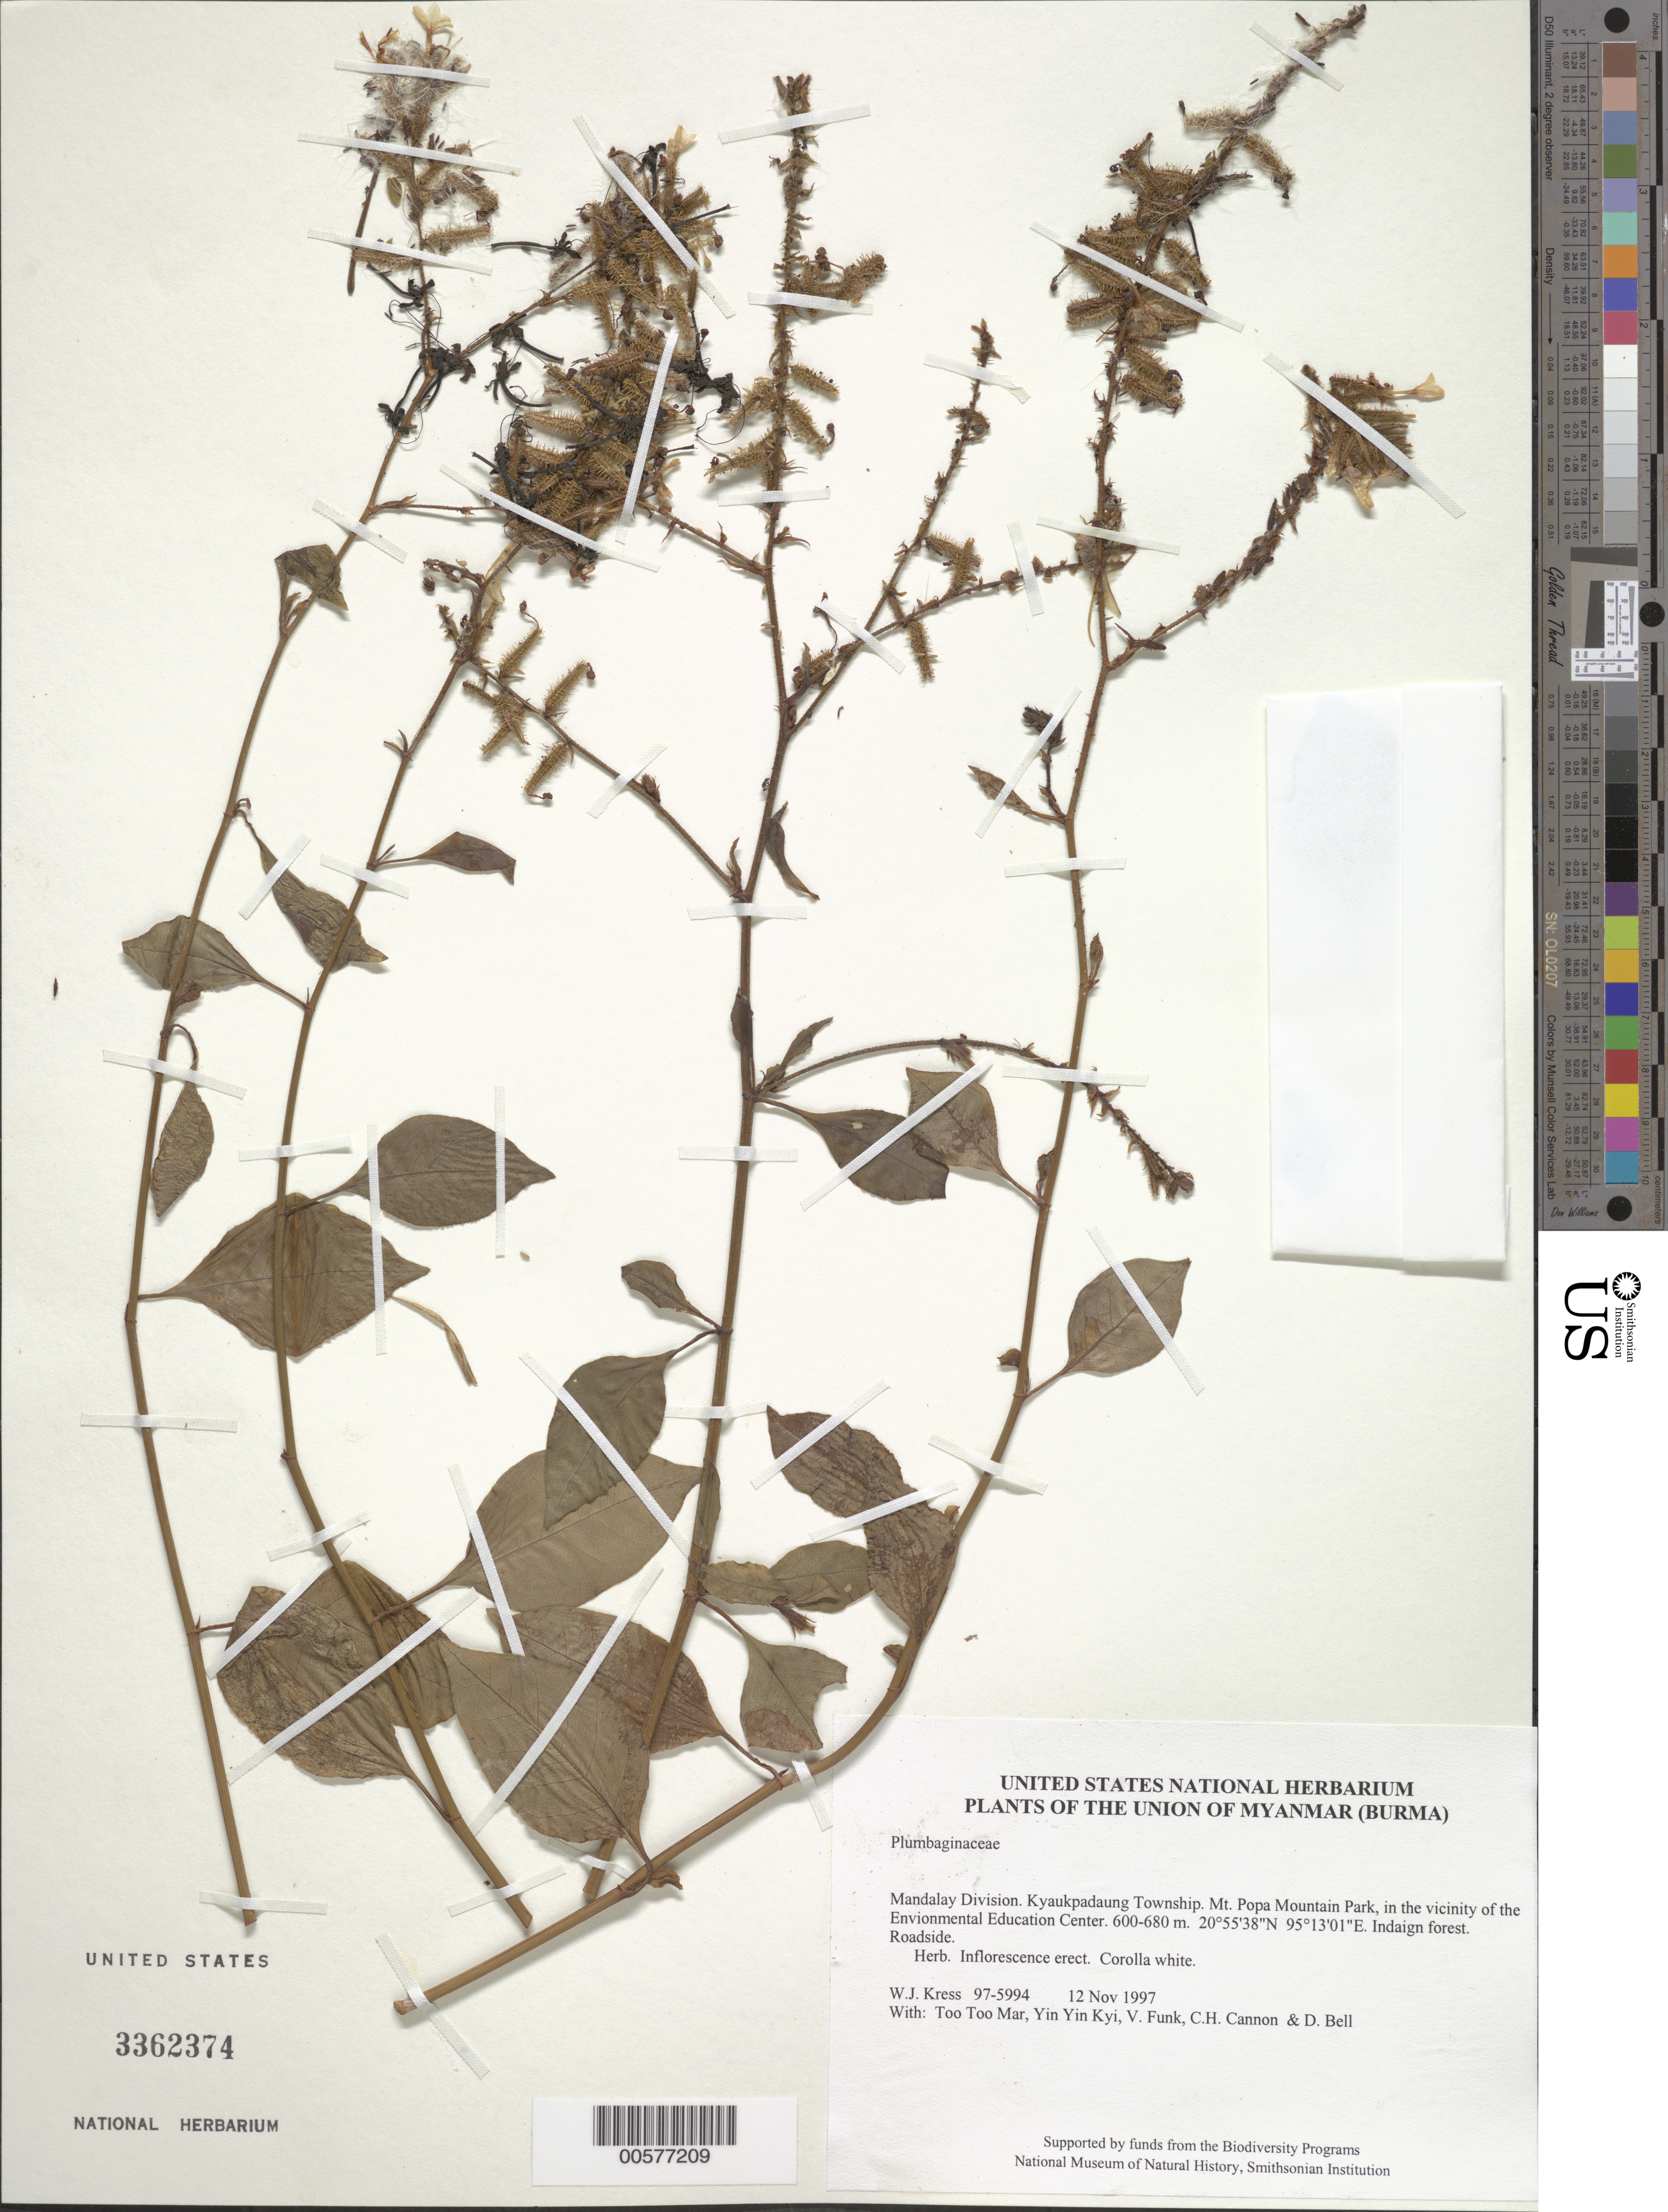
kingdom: Plantae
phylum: Tracheophyta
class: Magnoliopsida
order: Caryophyllales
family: Plumbaginaceae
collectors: W. J. Kress, Too Too Mar, Yin Yin Kyi, V. Funk, C. H. Cannon & D. A. Bell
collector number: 97-5994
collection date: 1997-11-12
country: Myanmar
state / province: Mandalay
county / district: Kyaukpadaung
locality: Mt. Popa Mountain Park, in the vicinity of the Envionmental Education Center.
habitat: Indaign forest. Roadside.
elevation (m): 600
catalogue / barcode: US 3362374